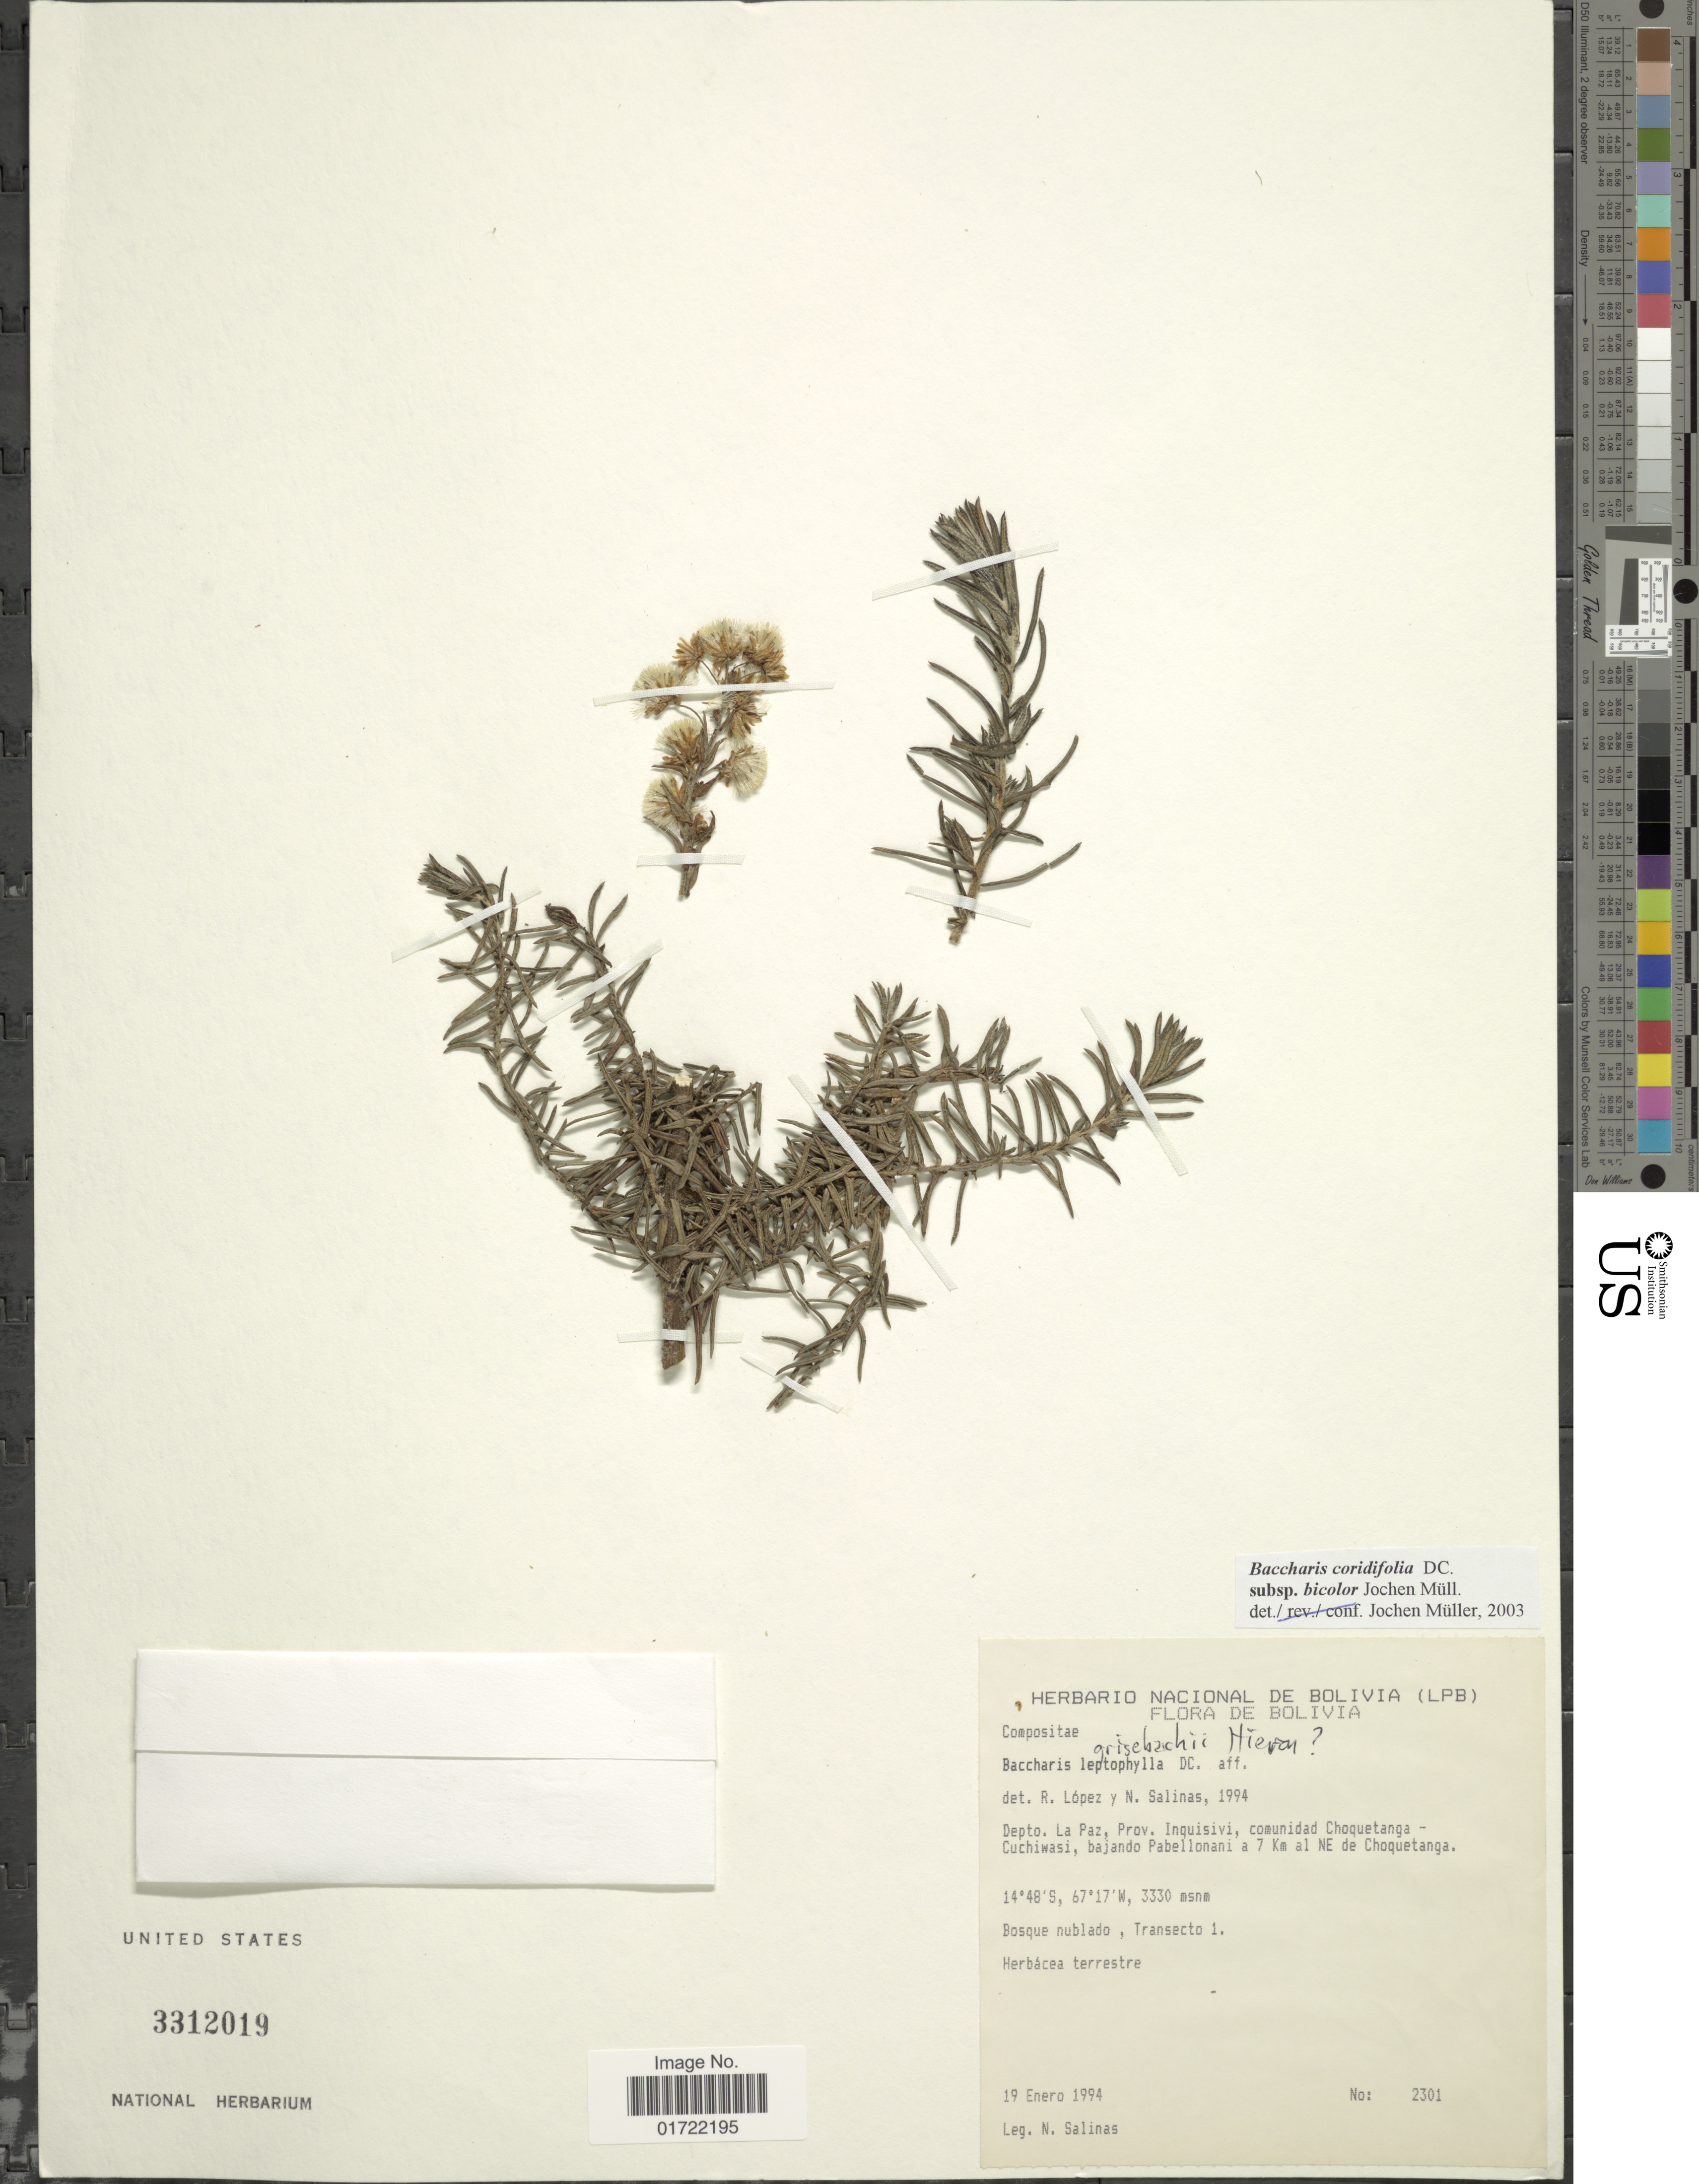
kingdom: Plantae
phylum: Tracheophyta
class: Magnoliopsida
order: Asterales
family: Asteraceae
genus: Baccharis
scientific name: Baccharis coridifolia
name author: DC.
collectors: N. Salinas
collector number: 2301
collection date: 1994-01-19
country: Bolivia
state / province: La Paz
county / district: Inquisivi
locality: Depto. La Paz., Inquisivi, comunidad Choquetanga-Cuchiwasi, bajando Pabellonani a 7 k m al NE de Choquetanga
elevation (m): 3330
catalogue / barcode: US 3312019